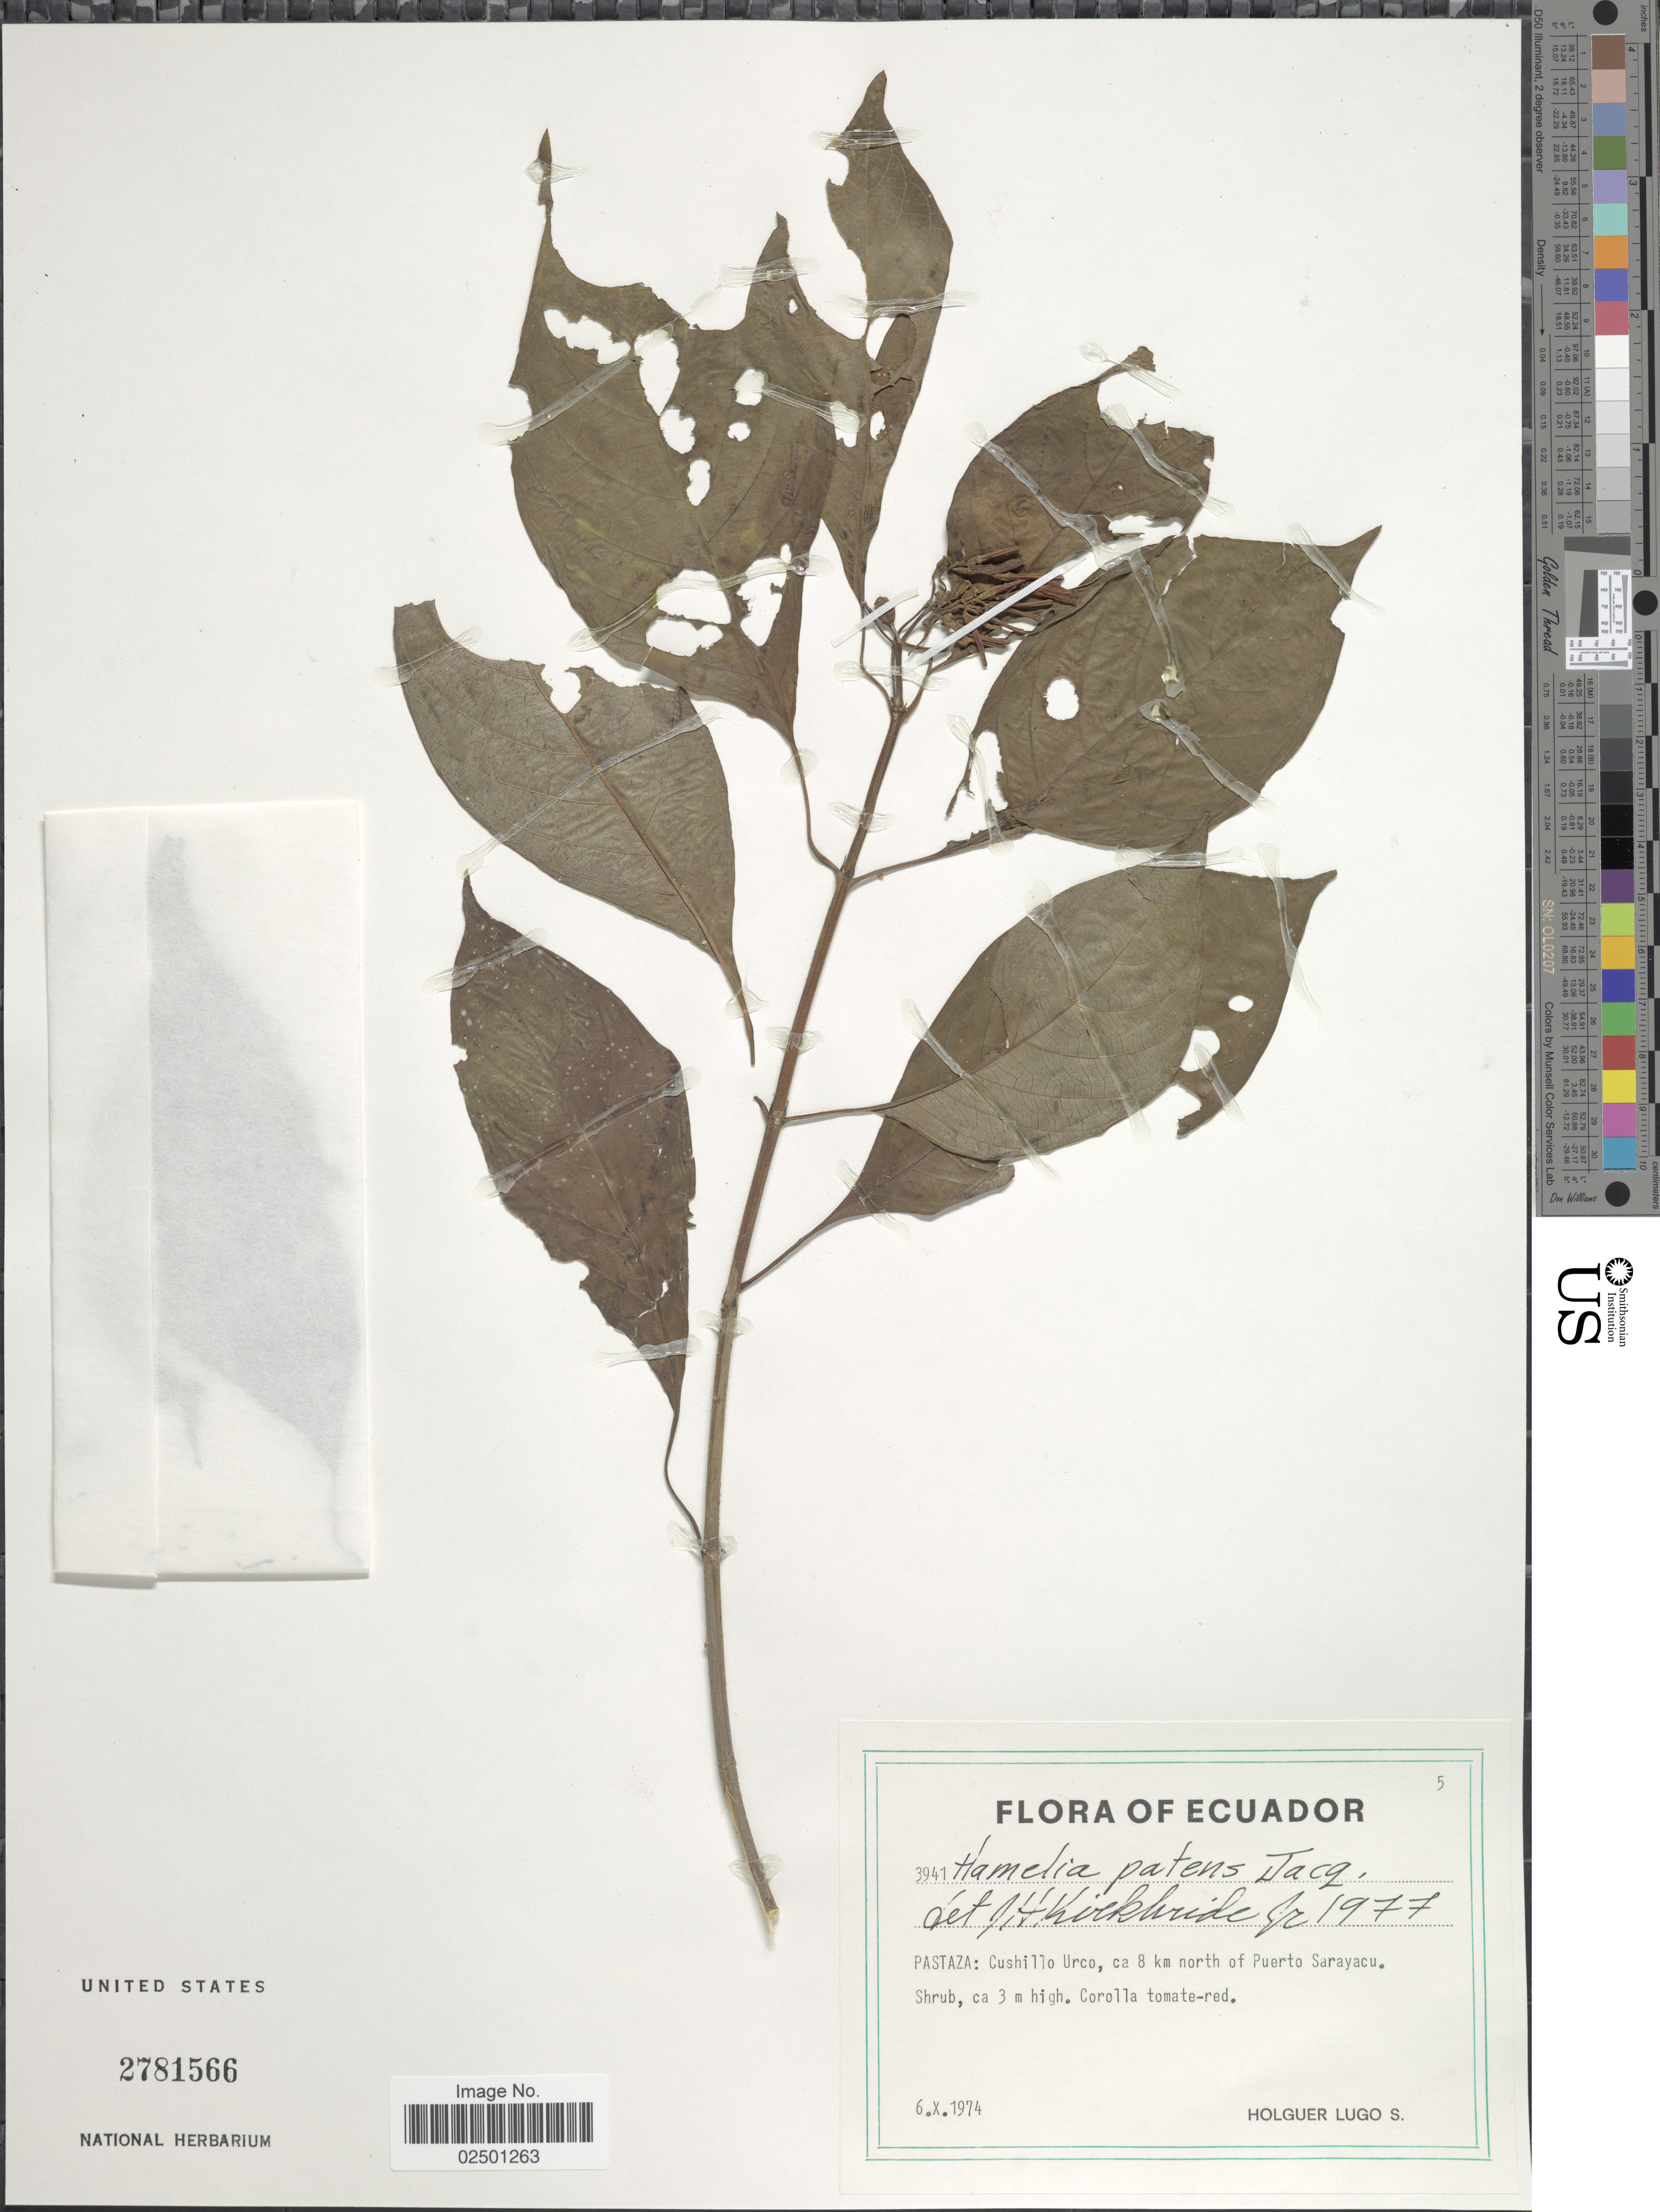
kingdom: Plantae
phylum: Tracheophyta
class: Magnoliopsida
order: Gentianales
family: Rubiaceae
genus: Hamelia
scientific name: Hamelia patens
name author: Jacq.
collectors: H. Lugo S.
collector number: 3941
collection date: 1974-10-06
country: Ecuador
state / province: Pastaza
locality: Cushillo Urco, ca 8 km north of Puerto Sarayacu.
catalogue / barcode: US 2781566